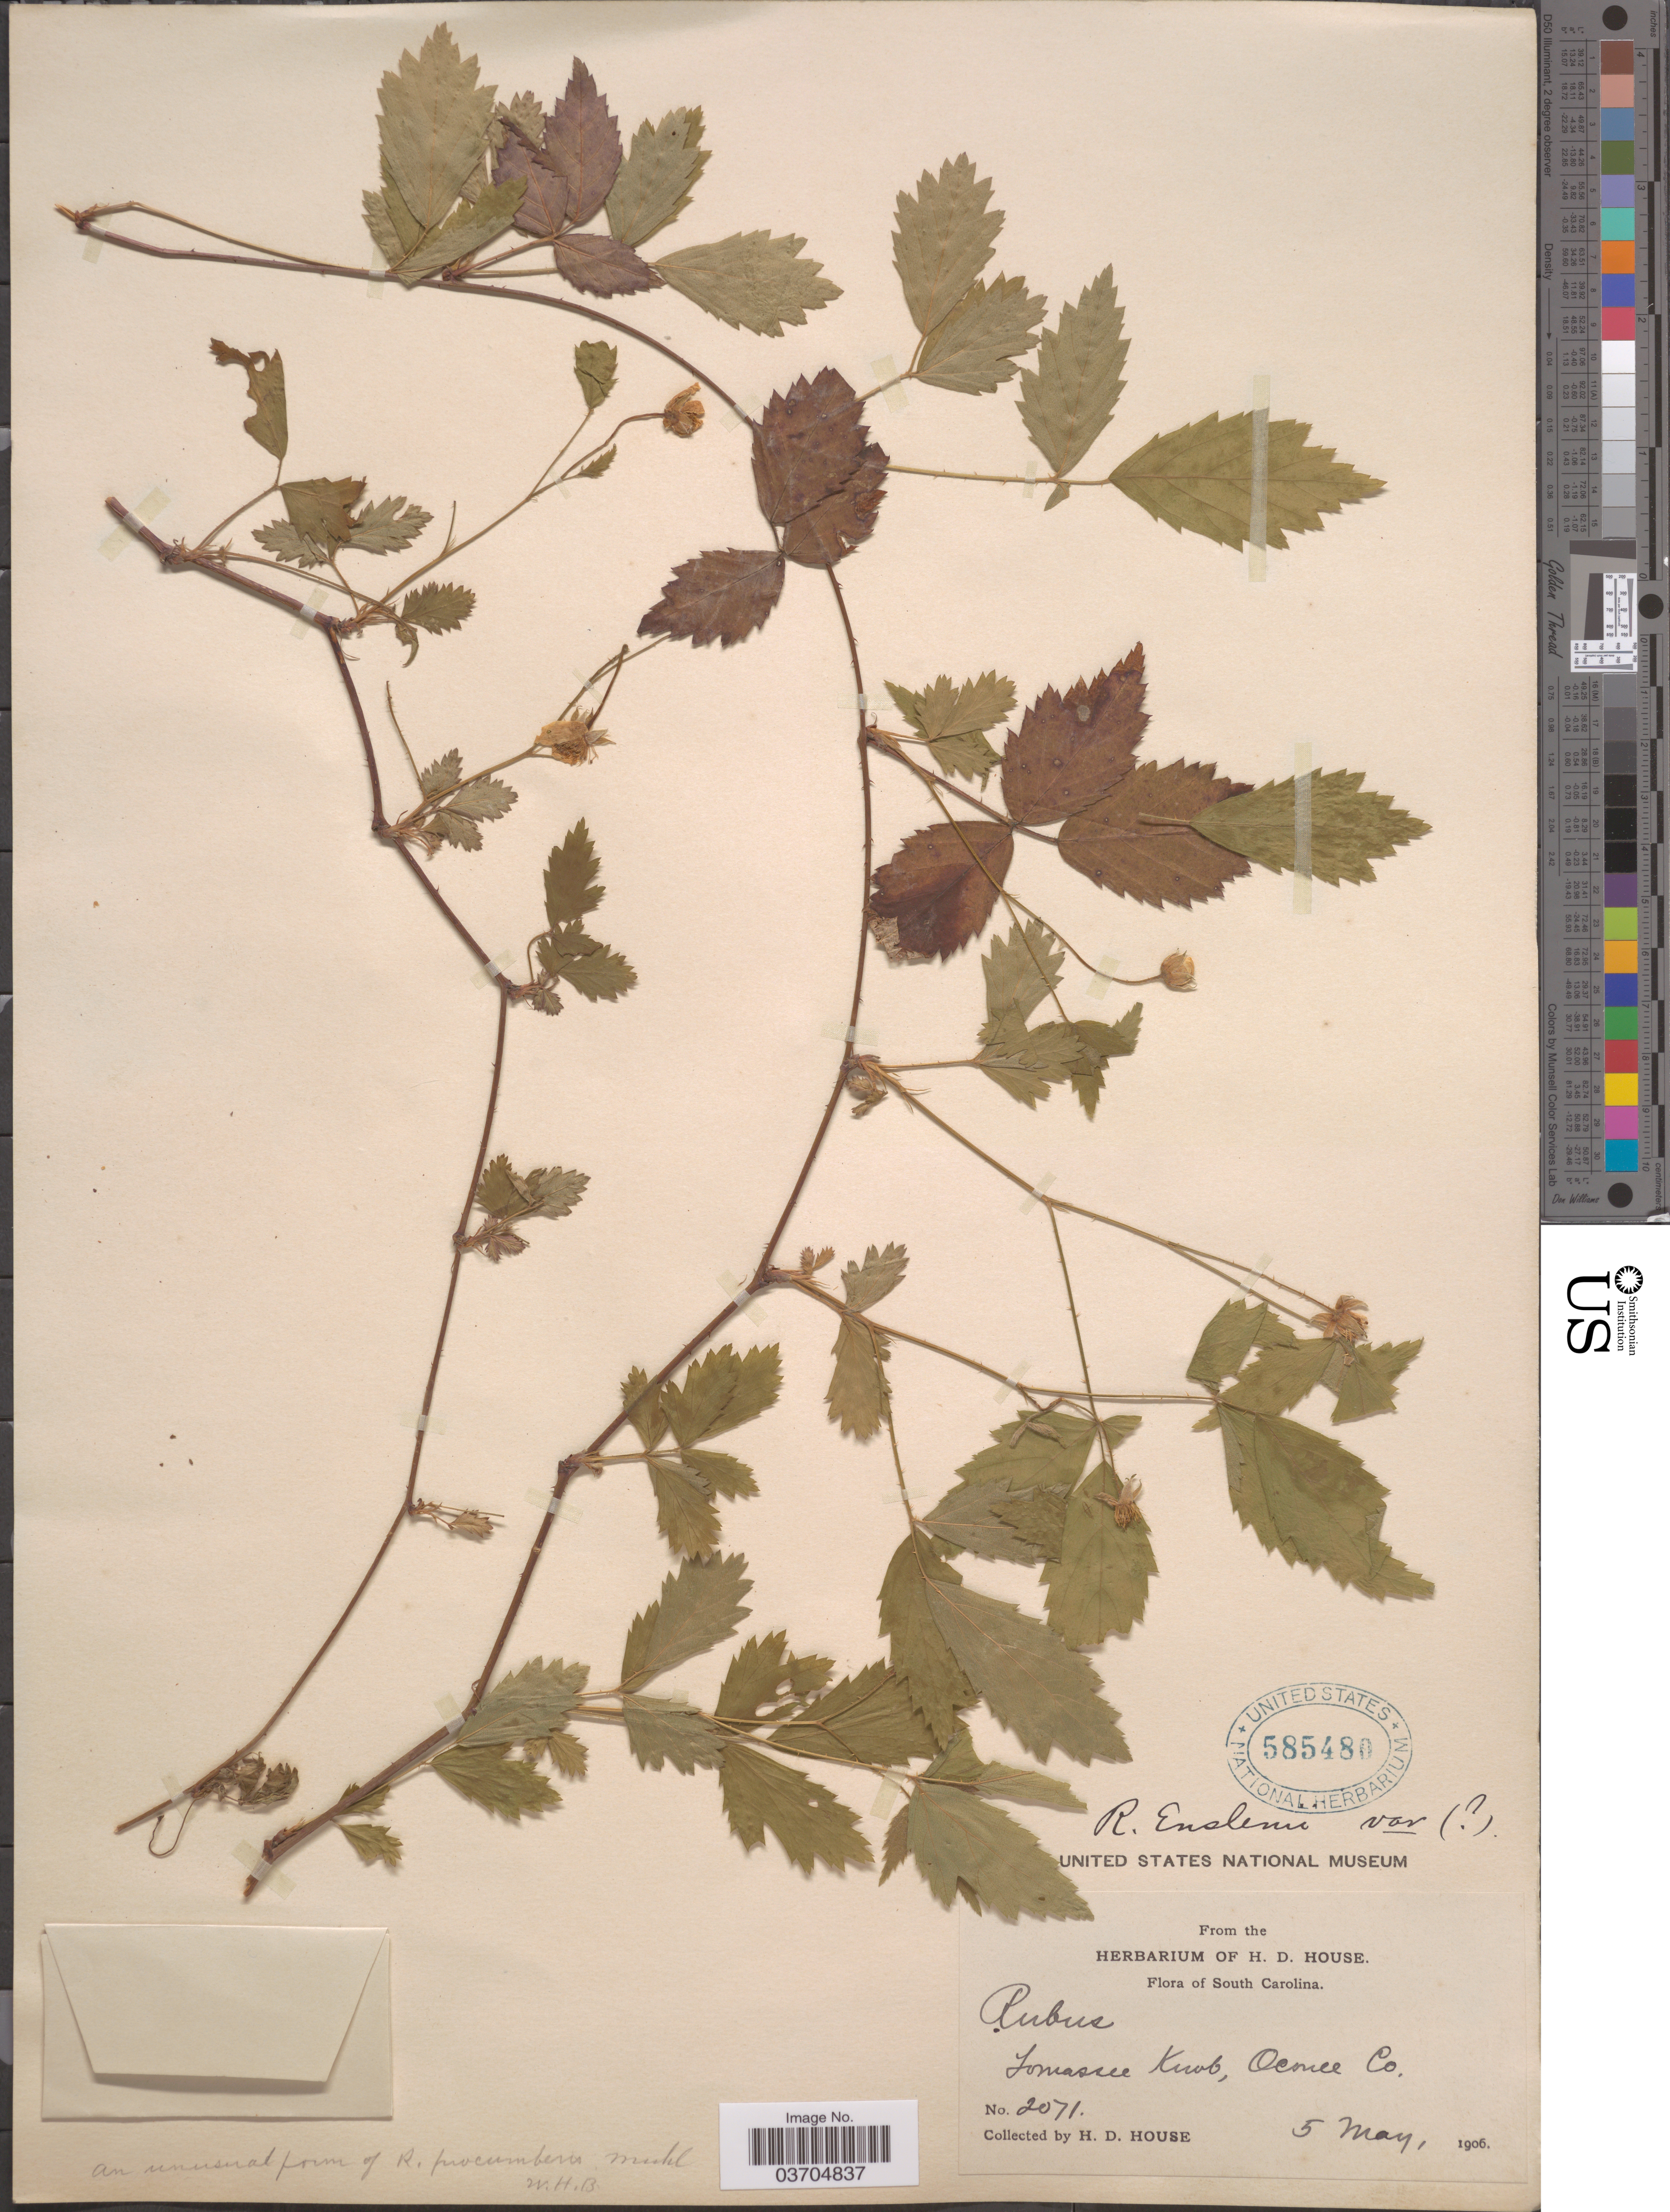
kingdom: Plantae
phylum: Tracheophyta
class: Magnoliopsida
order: Rosales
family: Rosaceae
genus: Rubus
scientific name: Rubus enslenii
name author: Tratt.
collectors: H. D. House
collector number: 2071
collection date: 1906-05-05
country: United States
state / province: South Carolina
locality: Tomassee Knob, Oconee Co.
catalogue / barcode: US 585480